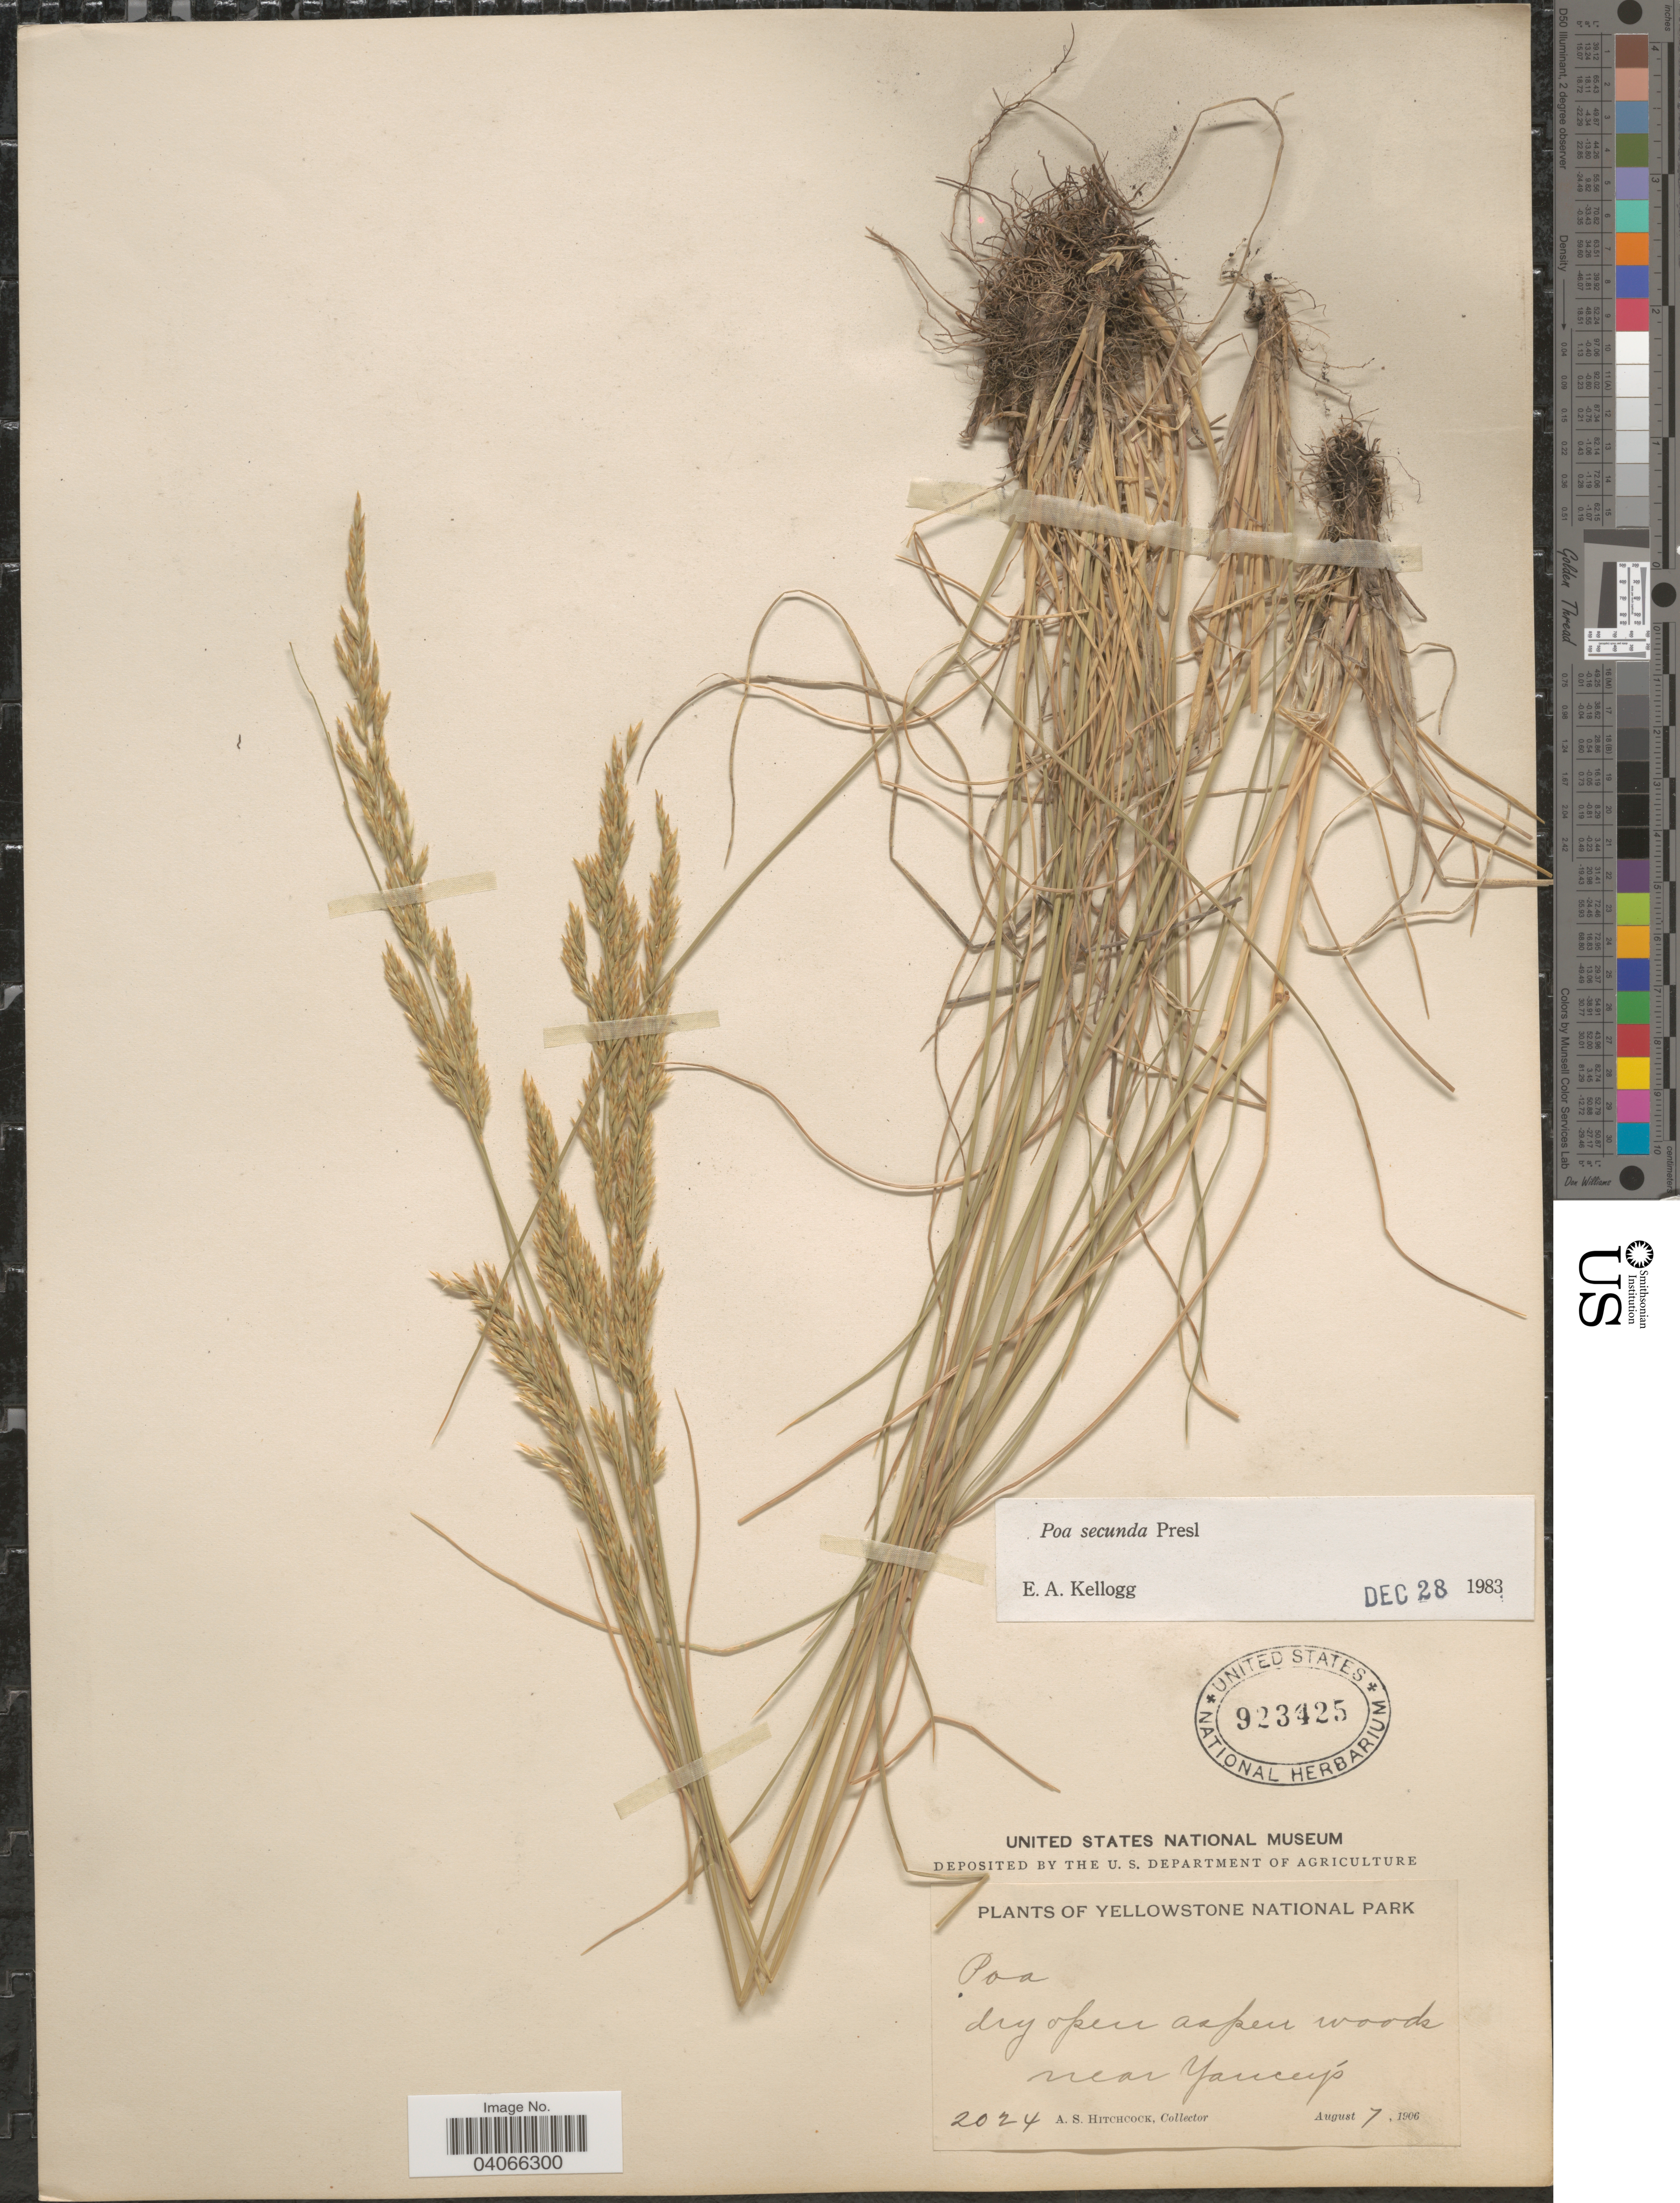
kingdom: Plantae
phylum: Tracheophyta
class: Liliopsida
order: Poales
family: Poaceae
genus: Poa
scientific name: Poa secunda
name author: J. Presl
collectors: A. S. Hitchcock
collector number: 2024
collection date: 1906-08-07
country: United States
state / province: Wyoming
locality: Yellowstone National Park. Dry open aspen woods near Yancey's.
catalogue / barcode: US 923425